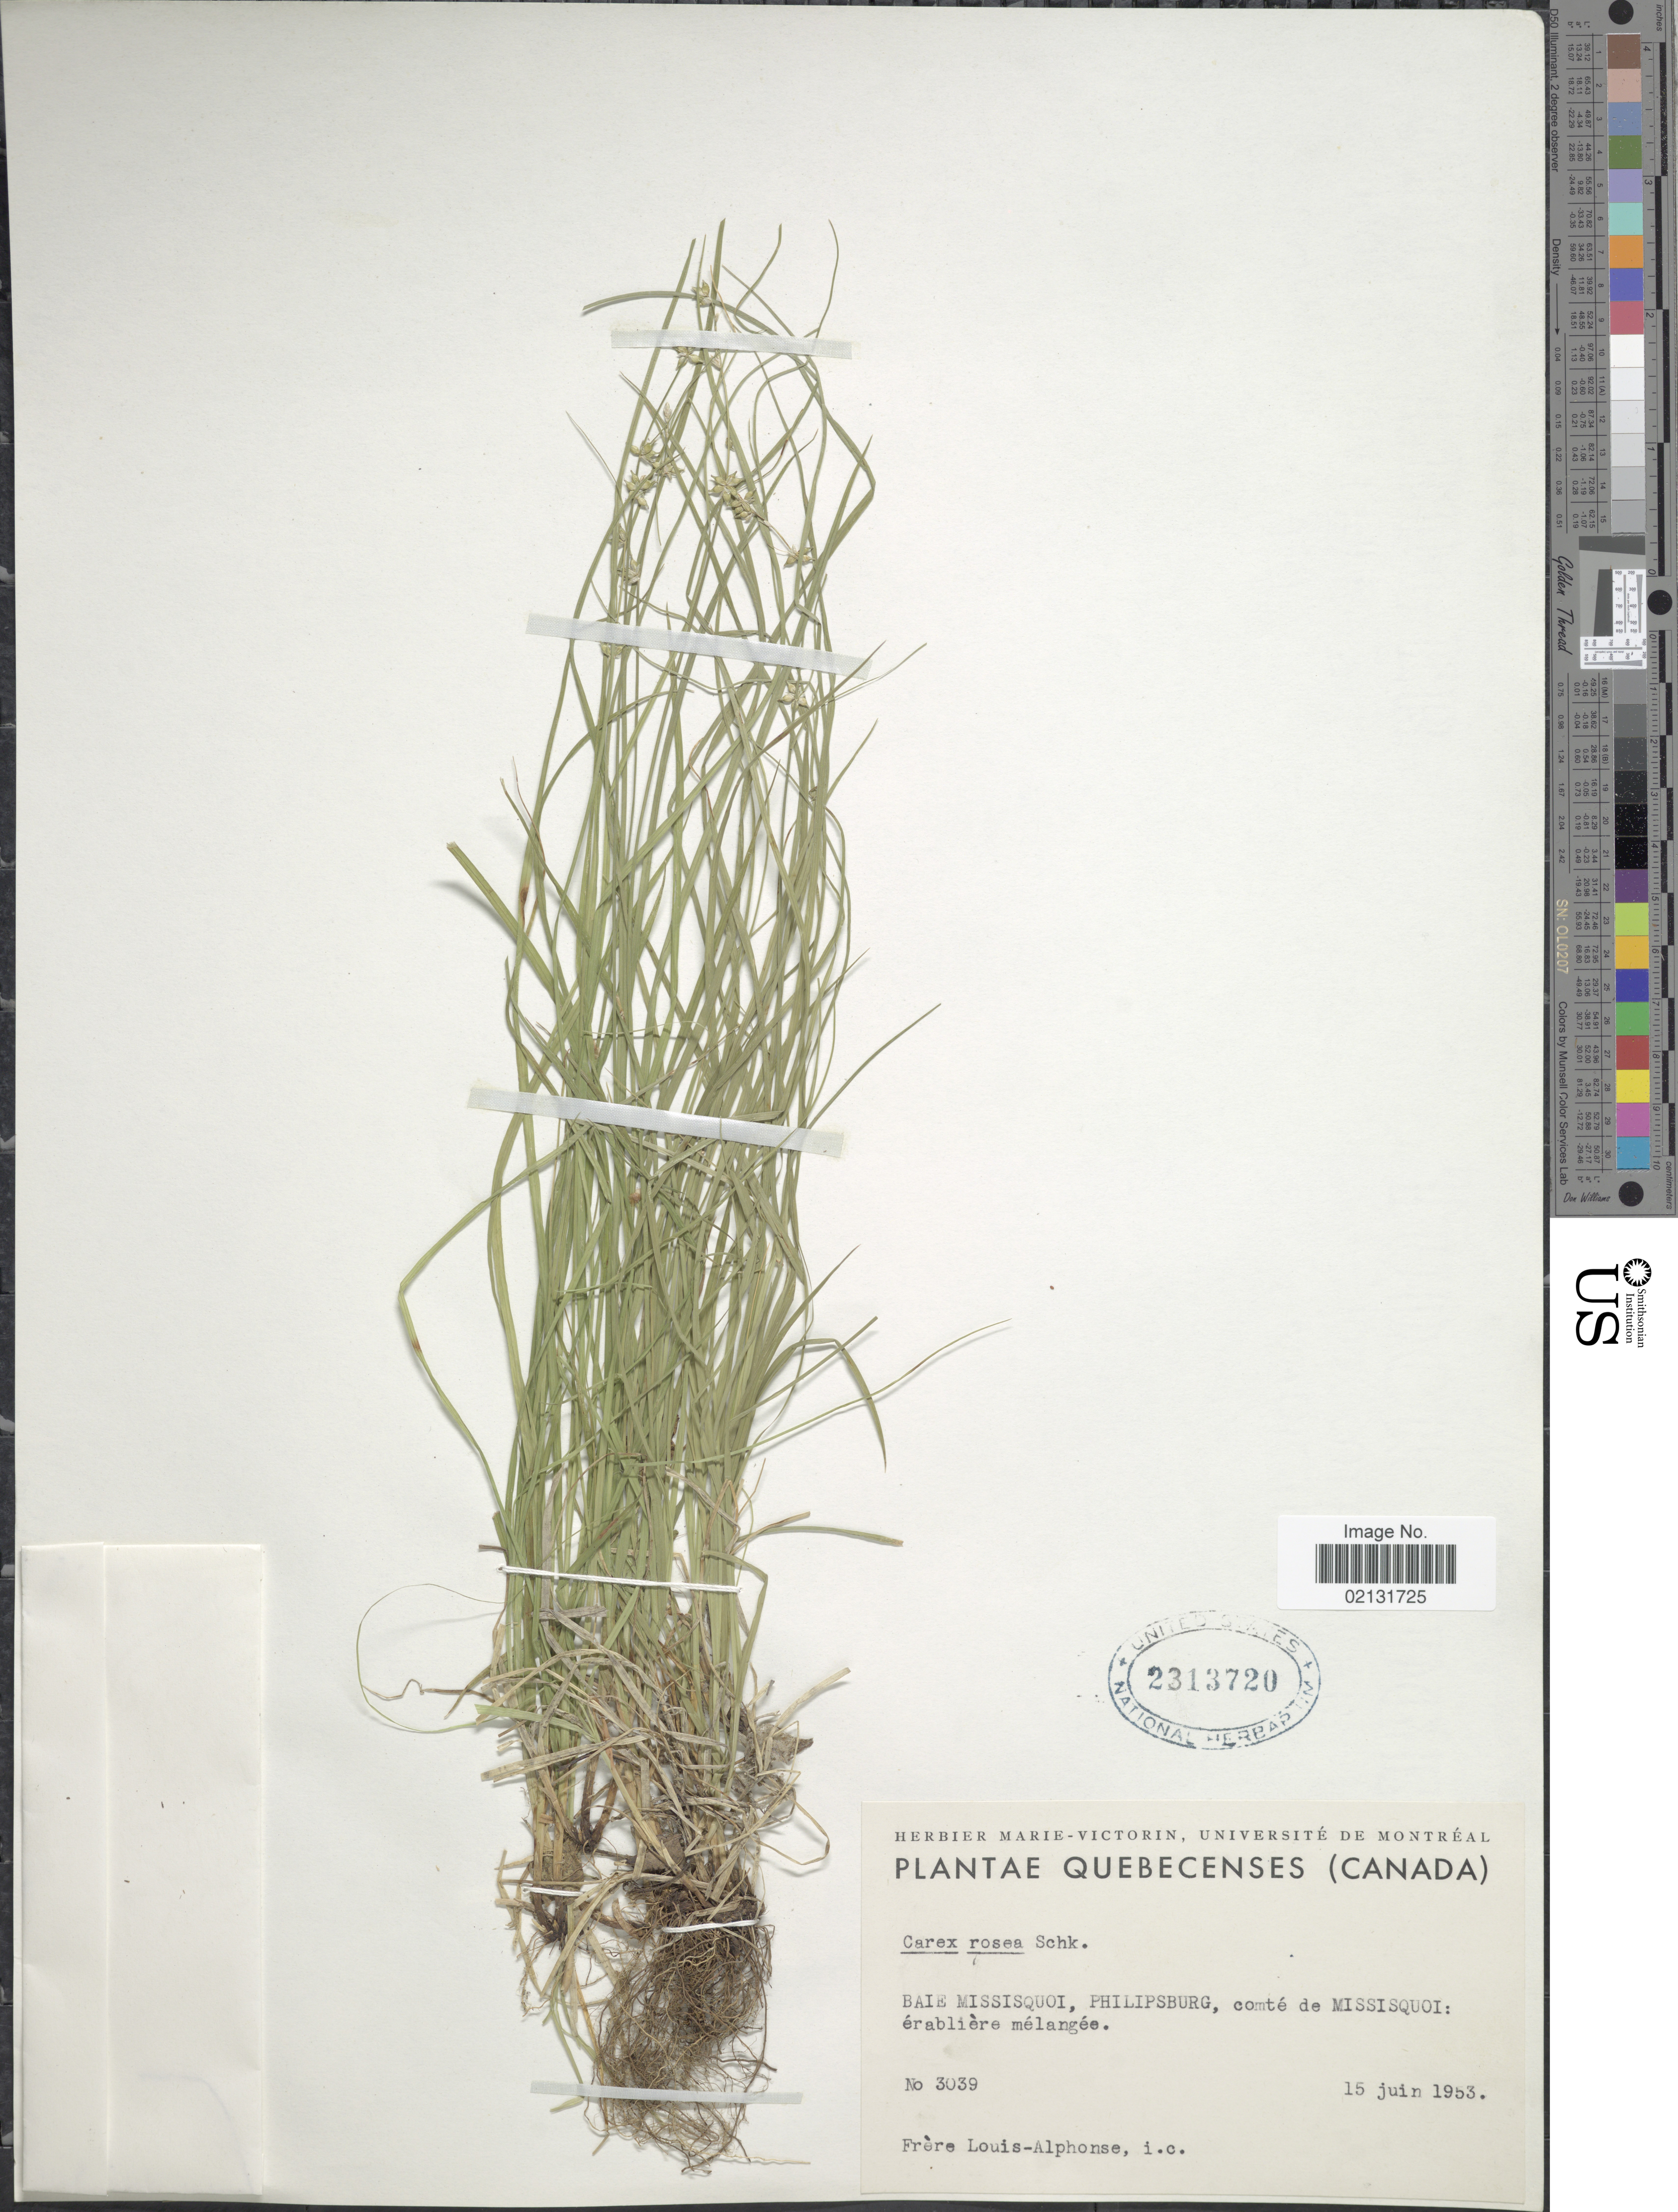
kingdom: Plantae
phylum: Tracheophyta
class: Liliopsida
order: Poales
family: Cyperaceae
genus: Carex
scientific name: Carex rosea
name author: Willd.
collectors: Louis-Alphonse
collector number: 3039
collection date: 1953-06-15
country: Canada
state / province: Quebec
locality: Baie Missisquoi, Philipsburg, comte de Missisquoi: erabliere melangee.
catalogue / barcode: US 2313720